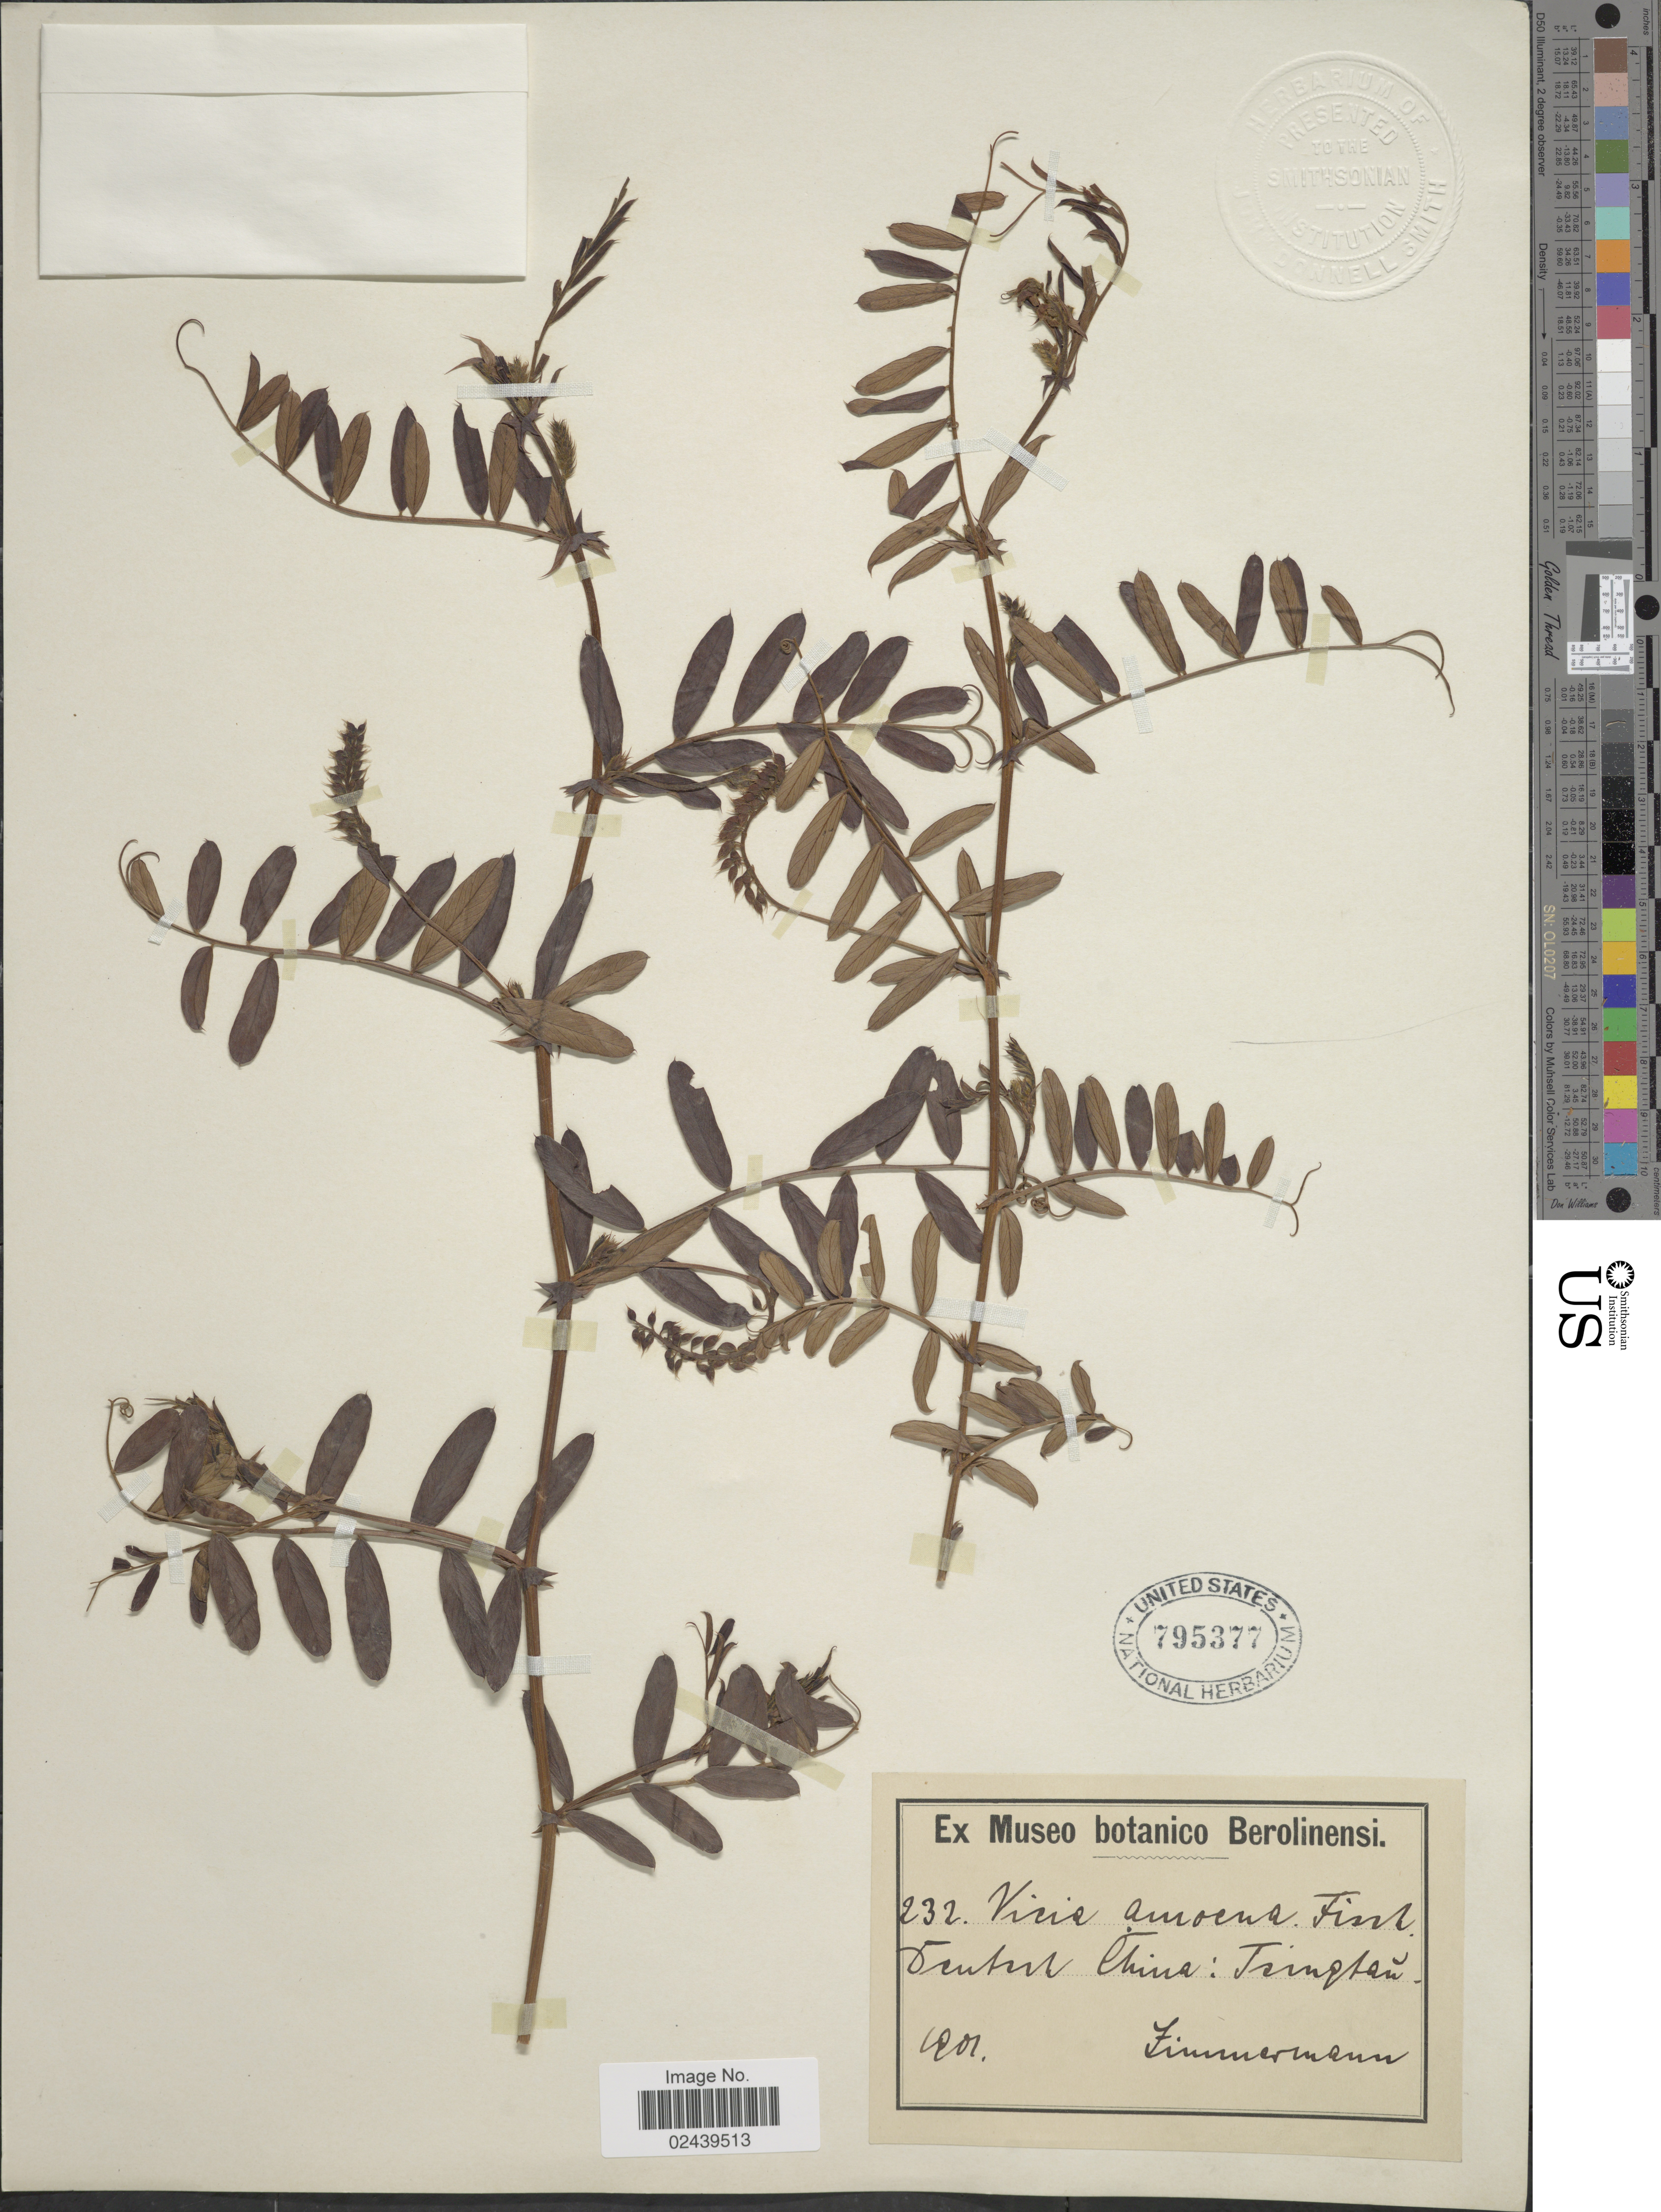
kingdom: Plantae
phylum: Tracheophyta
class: Magnoliopsida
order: Fabales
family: Fabaceae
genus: Vicia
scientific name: Vicia amoena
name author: Fisch. ex Ser.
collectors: -. Zimmermann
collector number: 232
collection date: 1901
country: China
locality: Central China: Tsingtao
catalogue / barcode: US 795377